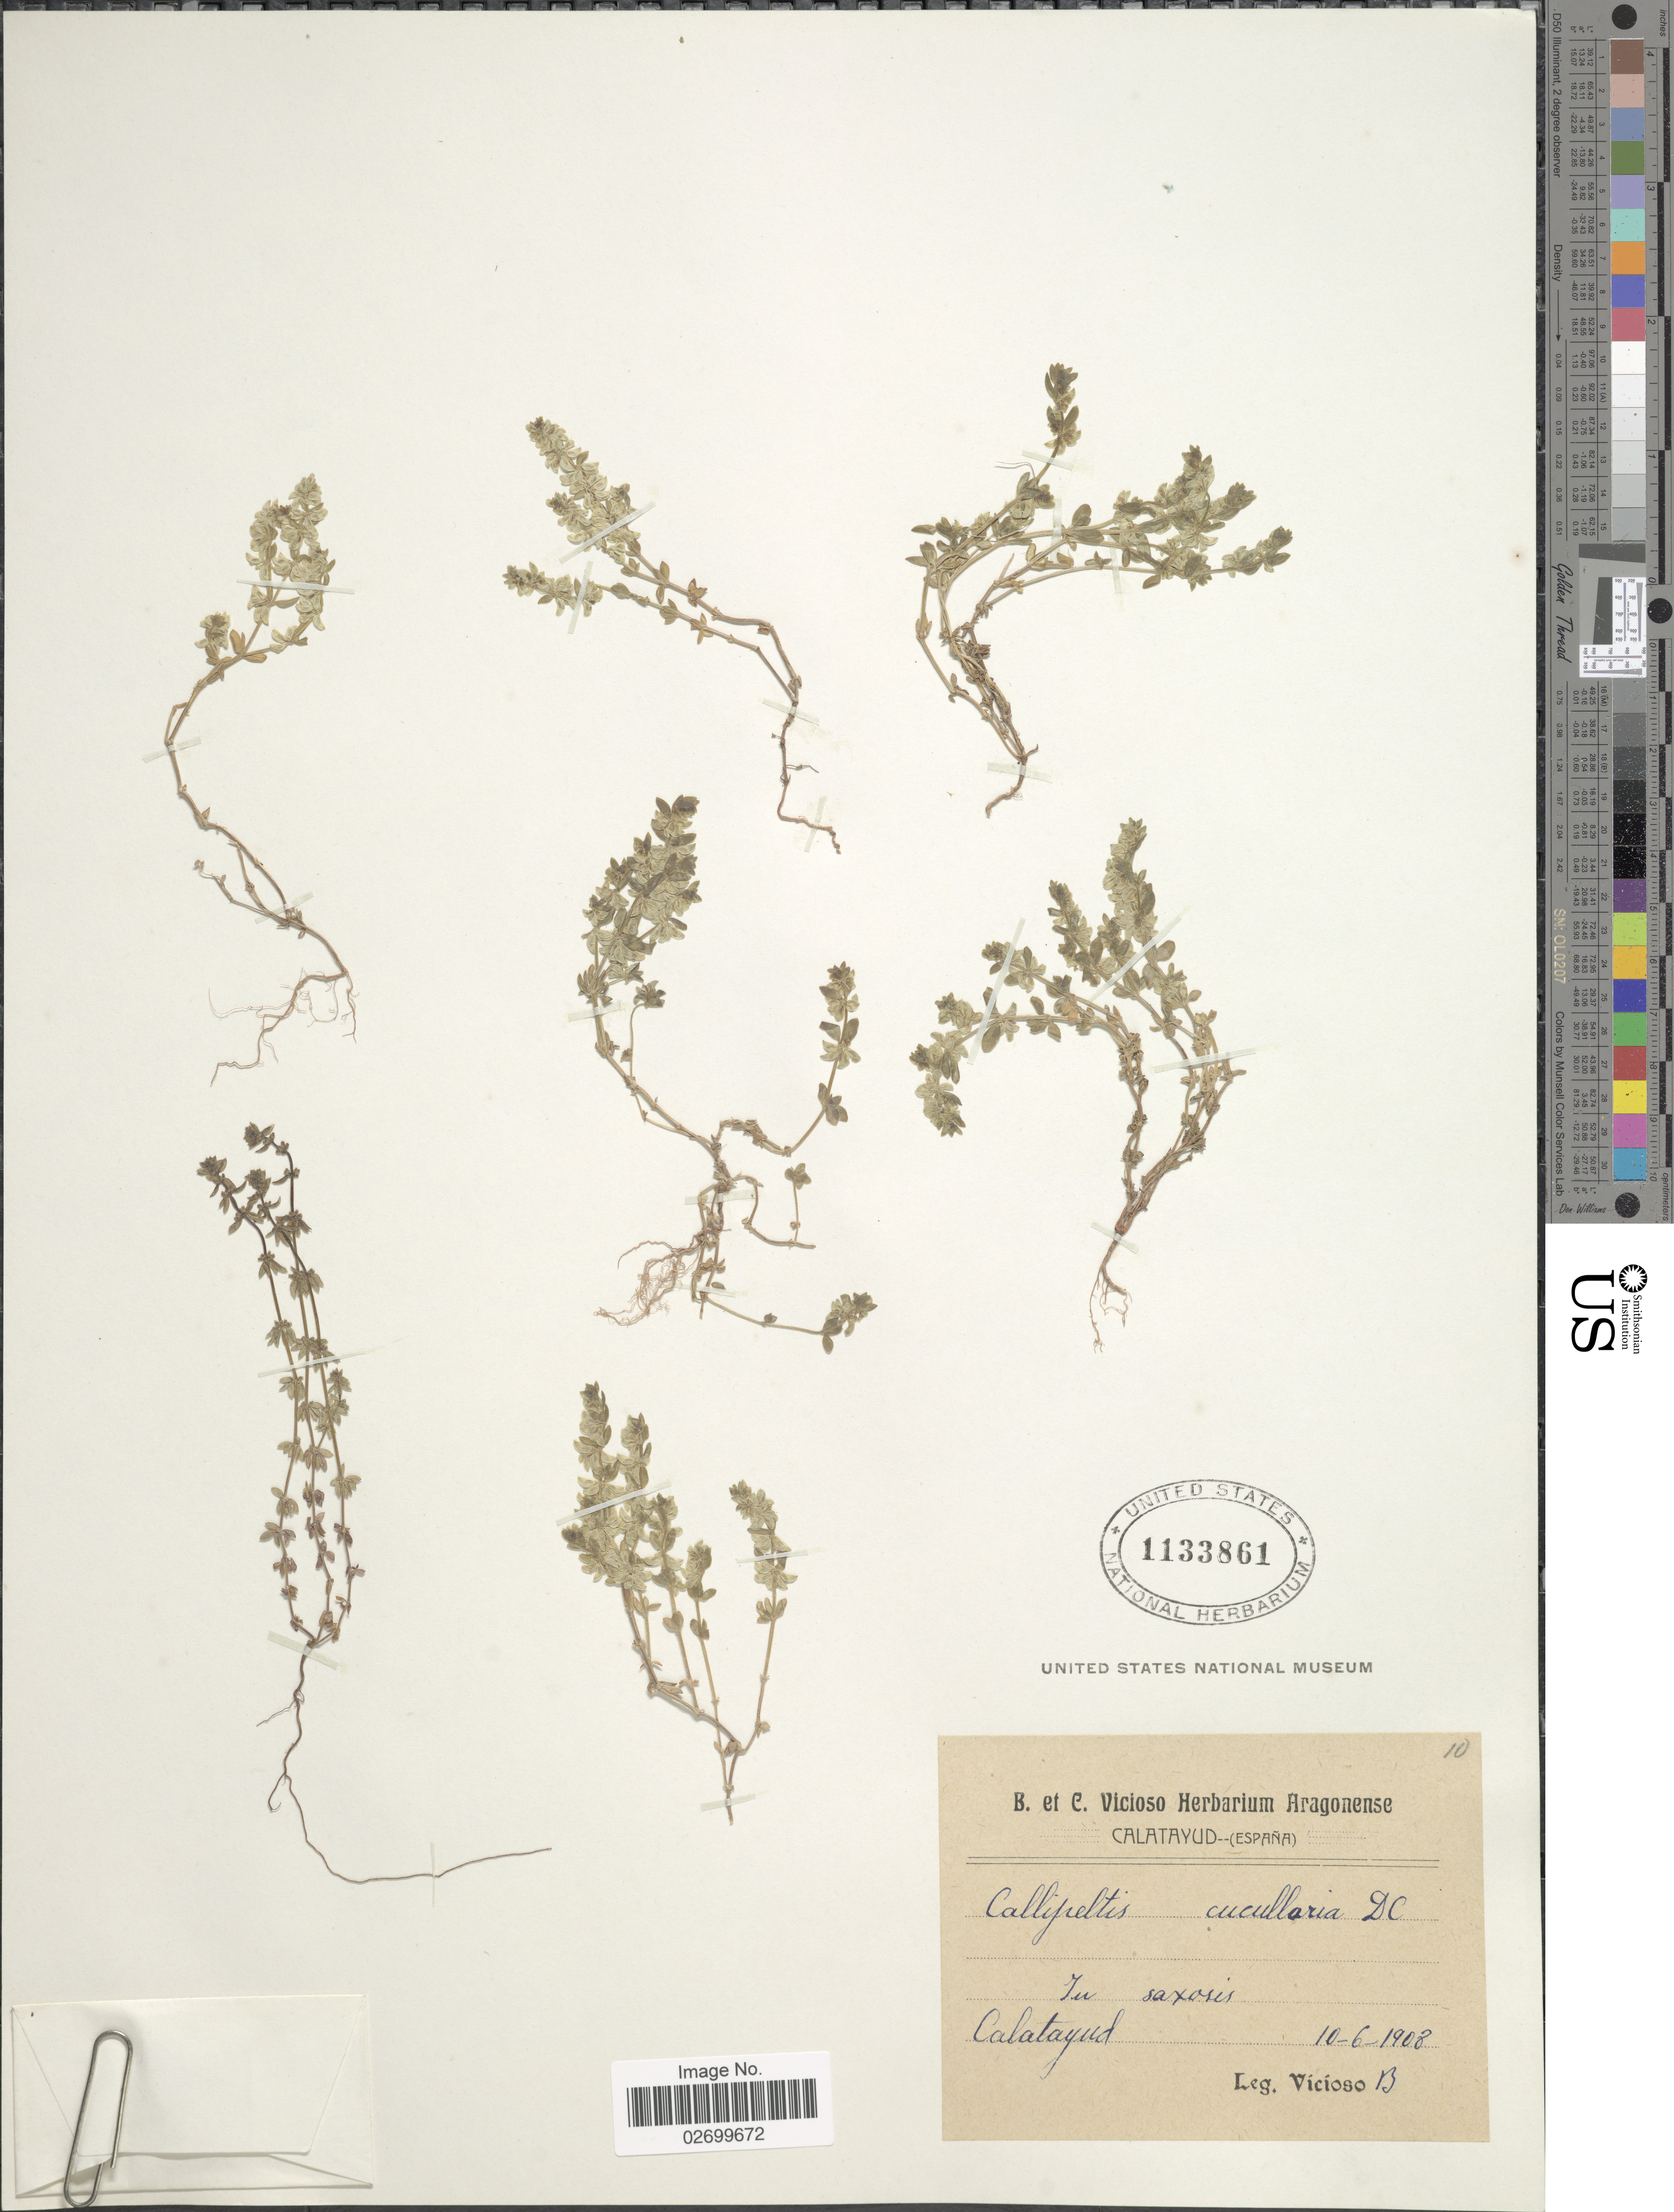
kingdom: Plantae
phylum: Tracheophyta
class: Magnoliopsida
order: Gentianales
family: Rubiaceae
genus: Callipeltis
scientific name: Callipeltis cucullaris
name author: (L.) DC.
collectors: Vicioso, B.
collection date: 1908-06-10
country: Spain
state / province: Aragón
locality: In saxosis. Calatayud.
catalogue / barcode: US 1133861